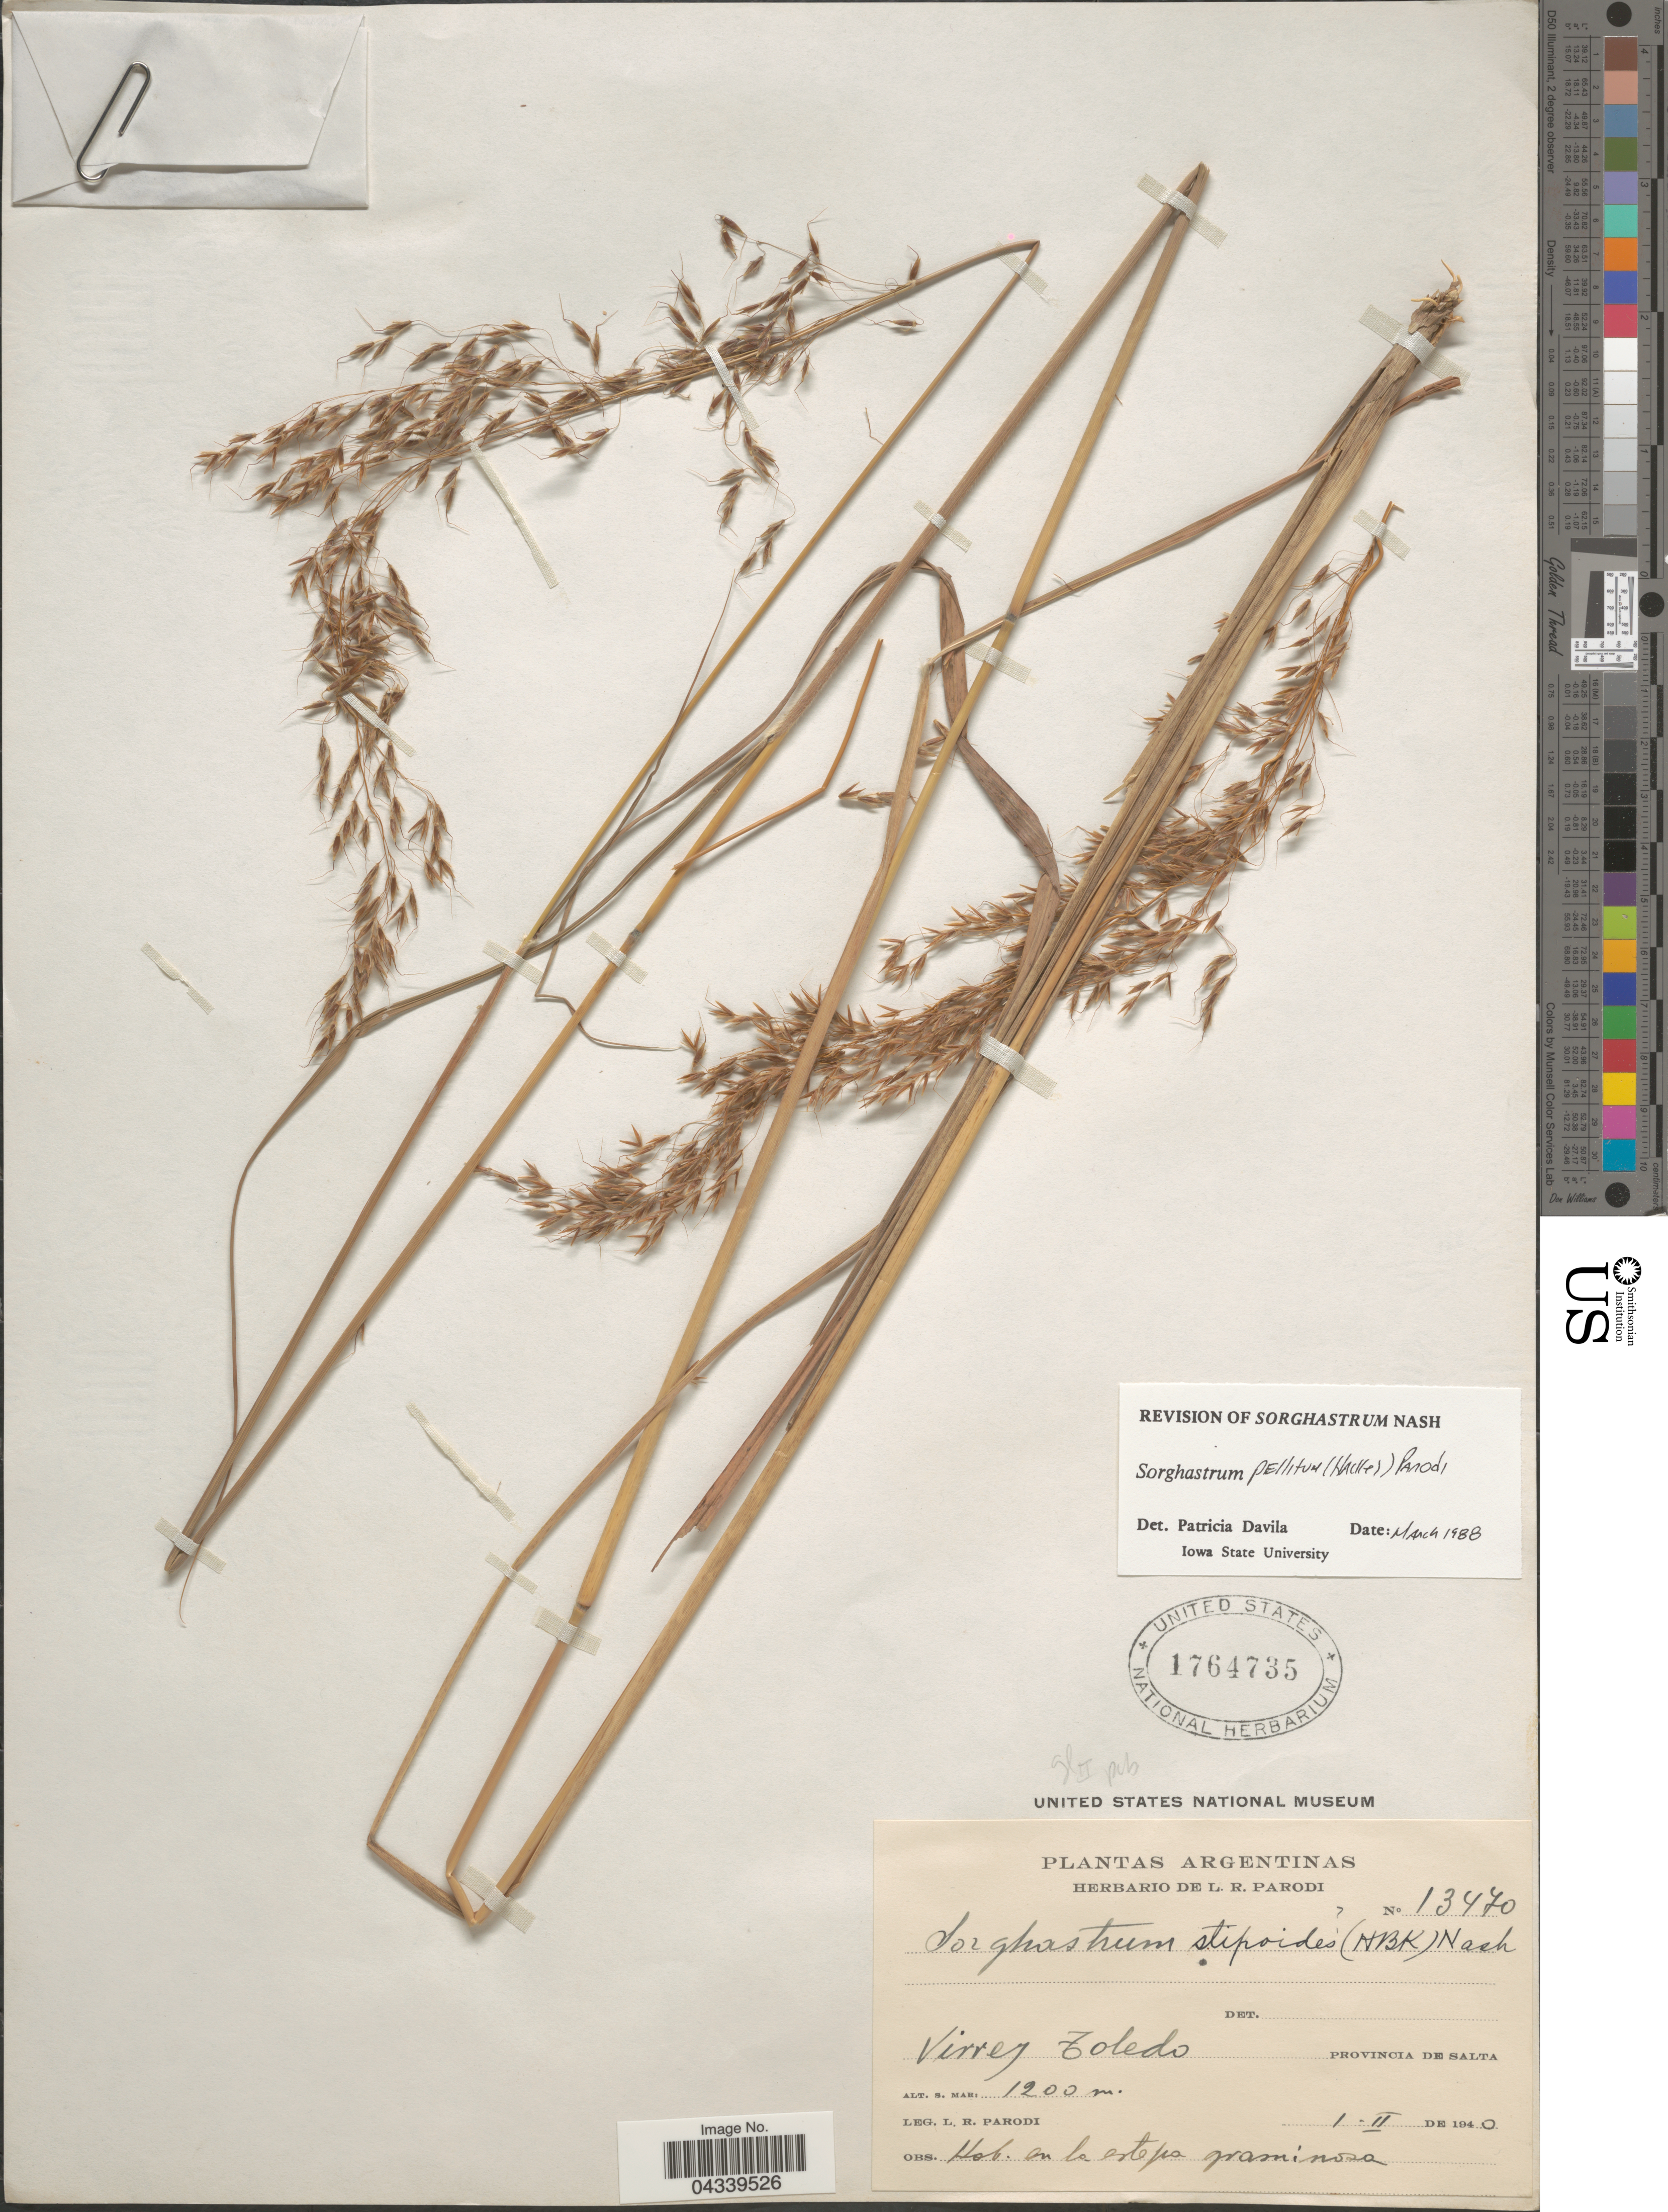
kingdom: Plantae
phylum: Tracheophyta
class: Liliopsida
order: Poales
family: Poaceae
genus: Sorghastrum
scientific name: Sorghastrum pellitum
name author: (Hack.) Parodi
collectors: L. R. Parodi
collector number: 13470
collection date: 1940-02-01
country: Argentina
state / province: Salta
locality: Virrey Toledo.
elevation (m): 1200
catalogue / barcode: US 1764735